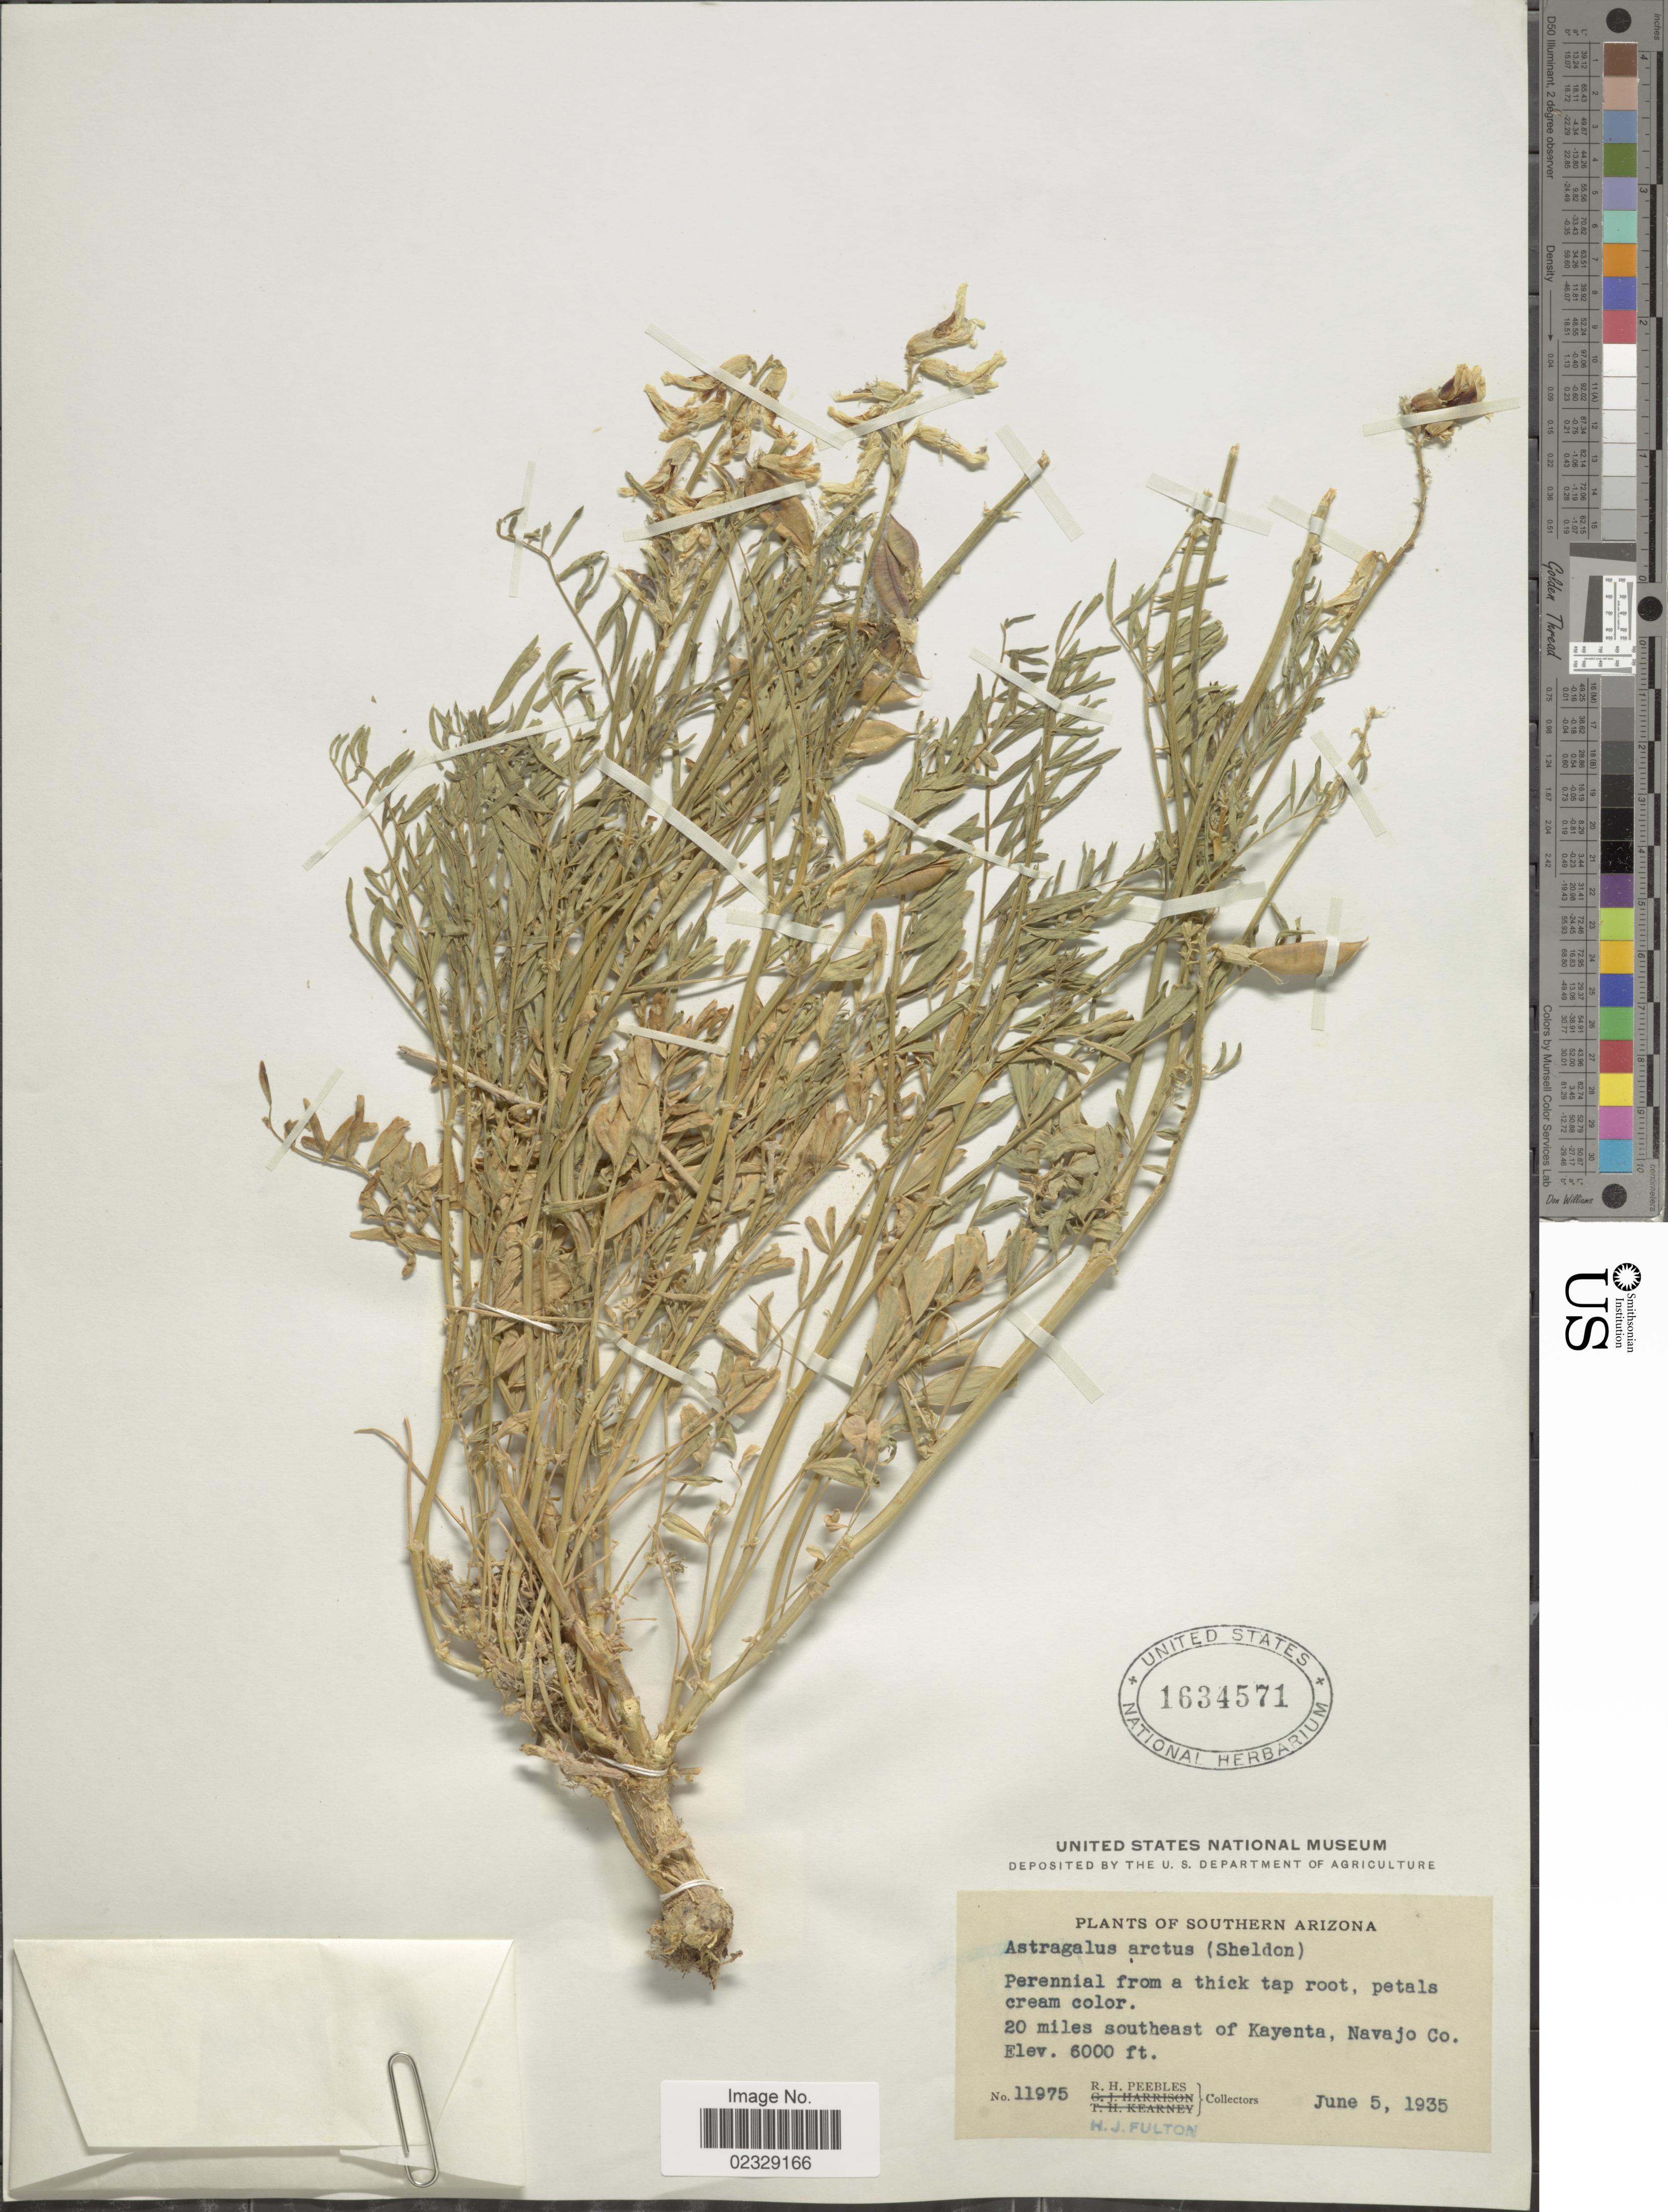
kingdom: Plantae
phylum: Tracheophyta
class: Magnoliopsida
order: Fabales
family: Fabaceae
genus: Astragalus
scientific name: Astragalus arctus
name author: (E. Sheld.) Tidestr.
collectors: R. H. Peebles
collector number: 11975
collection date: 1935-06-05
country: United States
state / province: Arizona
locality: Southern Arizona, 20 miles southeast of Kayenta, Navajo Co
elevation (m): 1829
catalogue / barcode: US 1634571